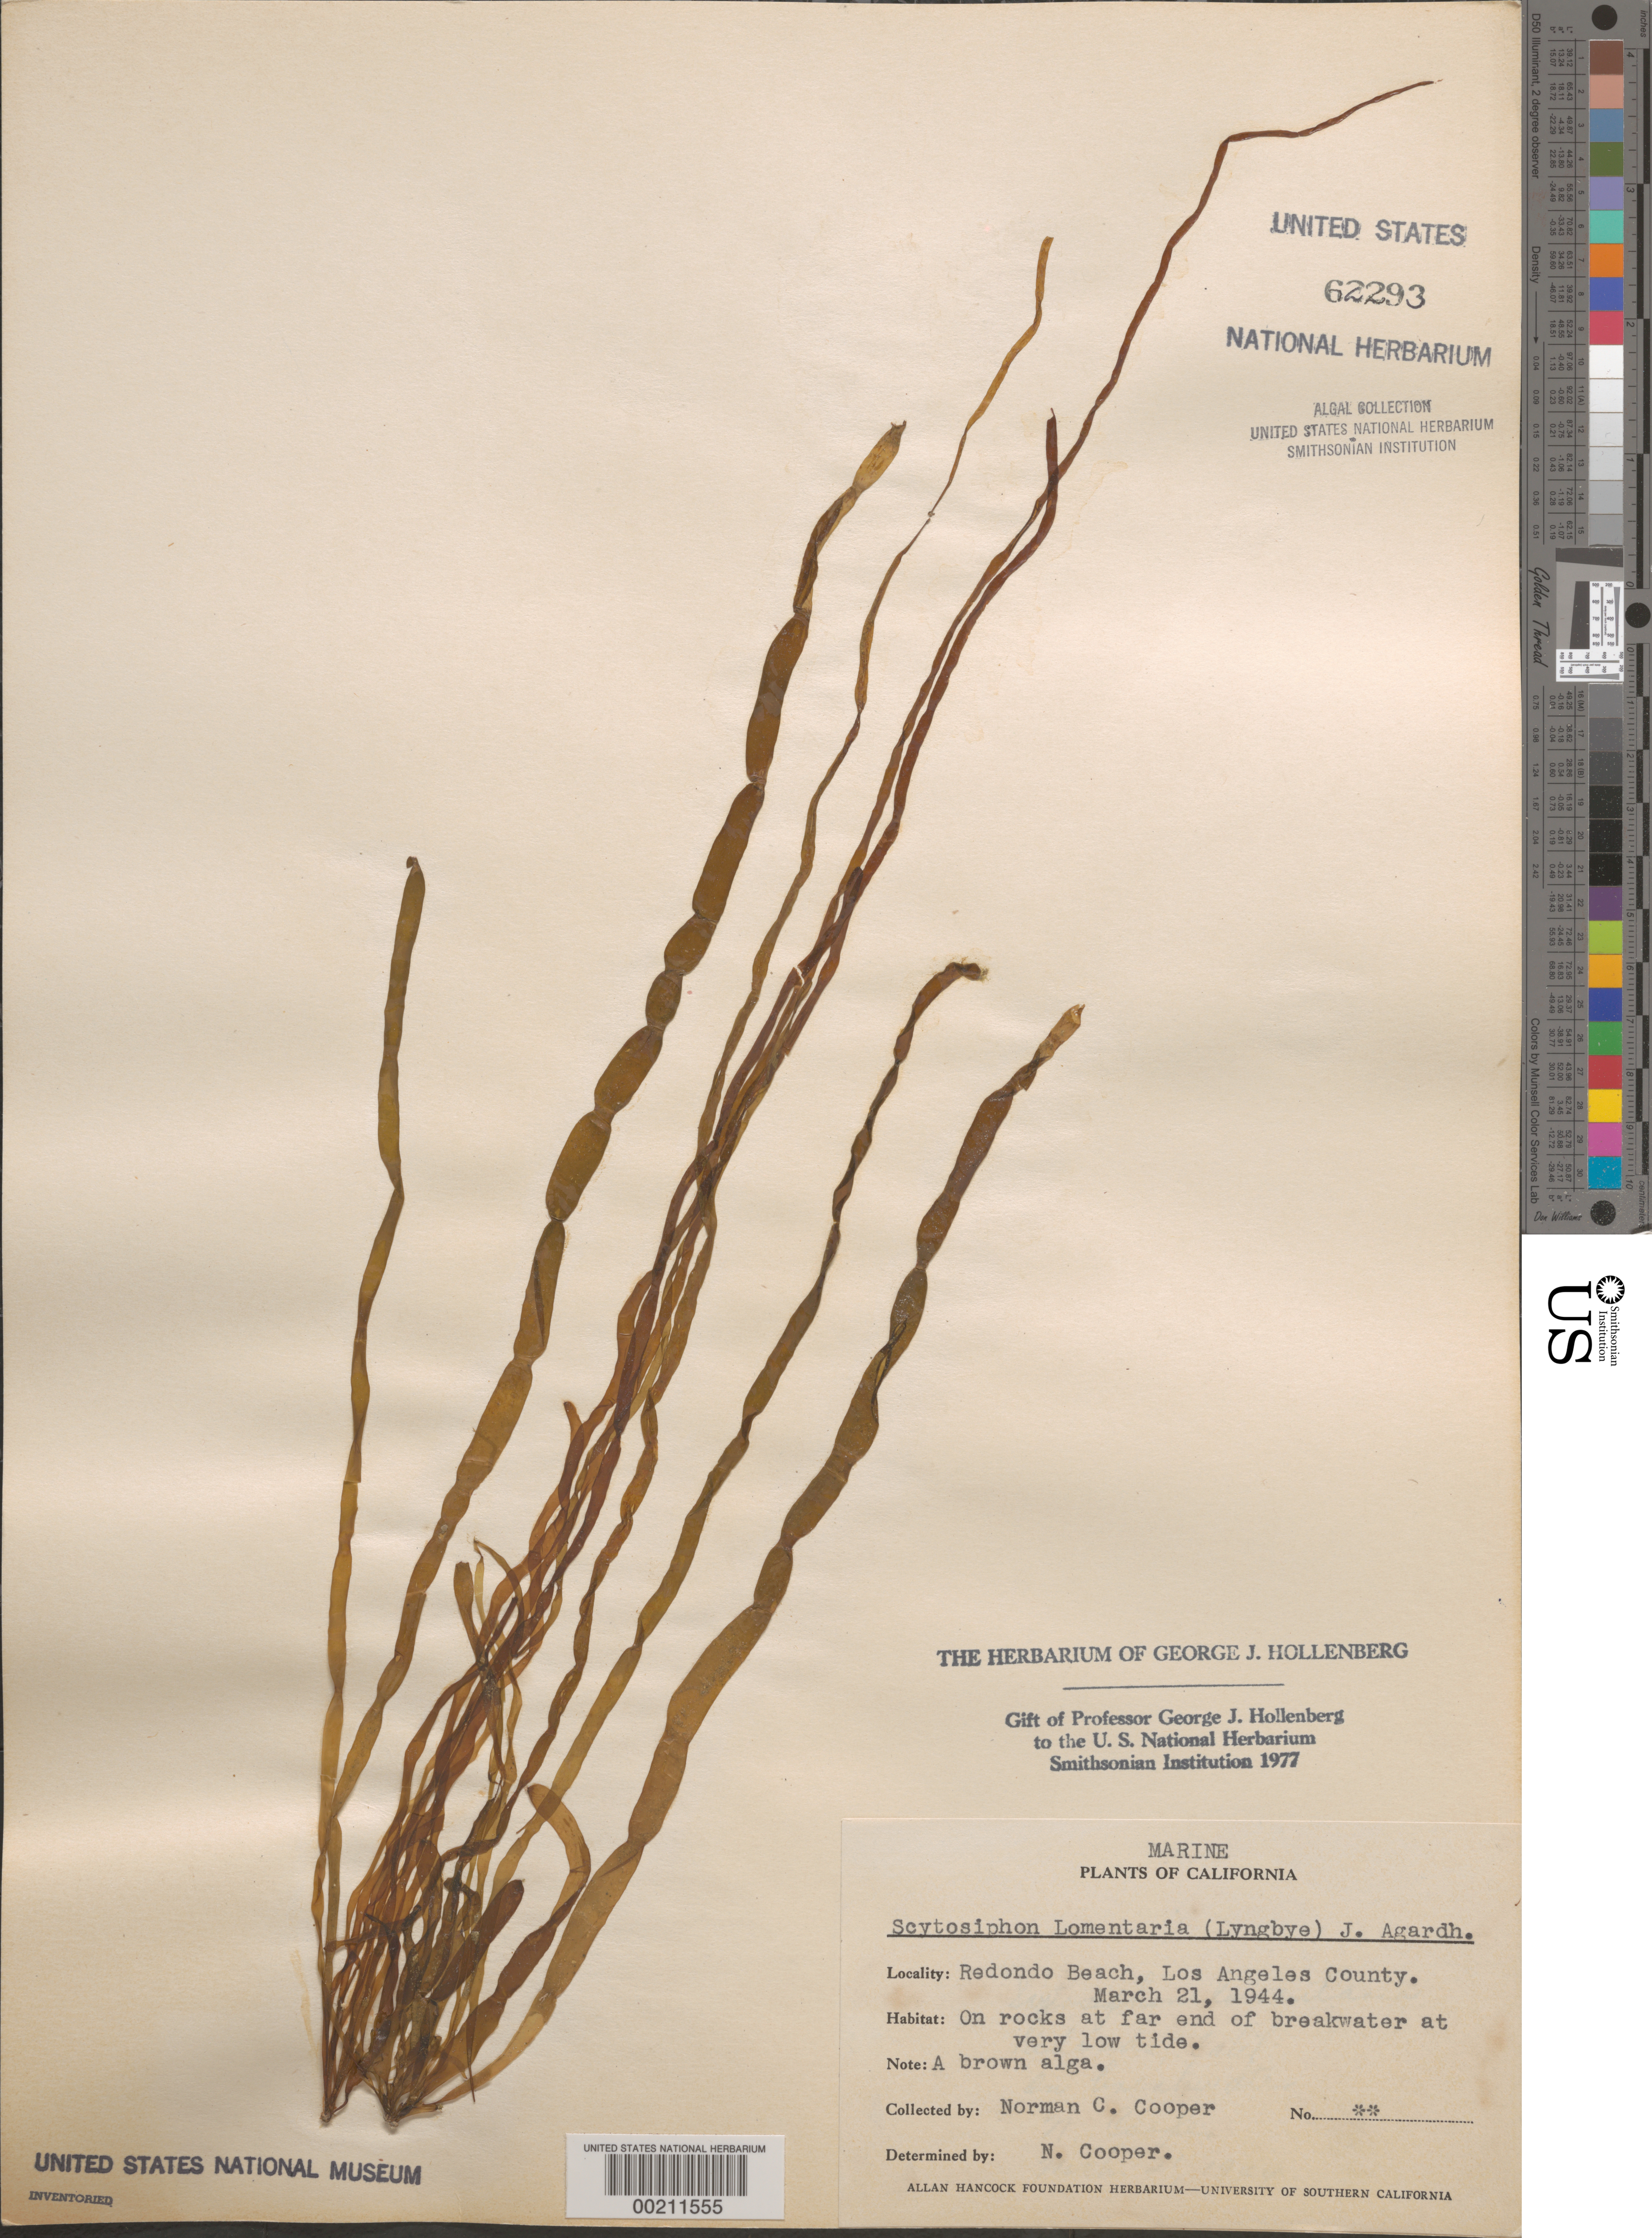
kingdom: Chromista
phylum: Ochrophyta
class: Phaeophyceae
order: Scytosiphonales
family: Scytosiphonaceae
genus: Scytosiphon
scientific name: Scytosiphon lomentaria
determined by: Cooper, N. C.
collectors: N. Cooper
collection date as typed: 21 Mar 1944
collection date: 1944-03-21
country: United States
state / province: California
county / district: Los Angeles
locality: Redondo Beach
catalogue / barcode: US 62293